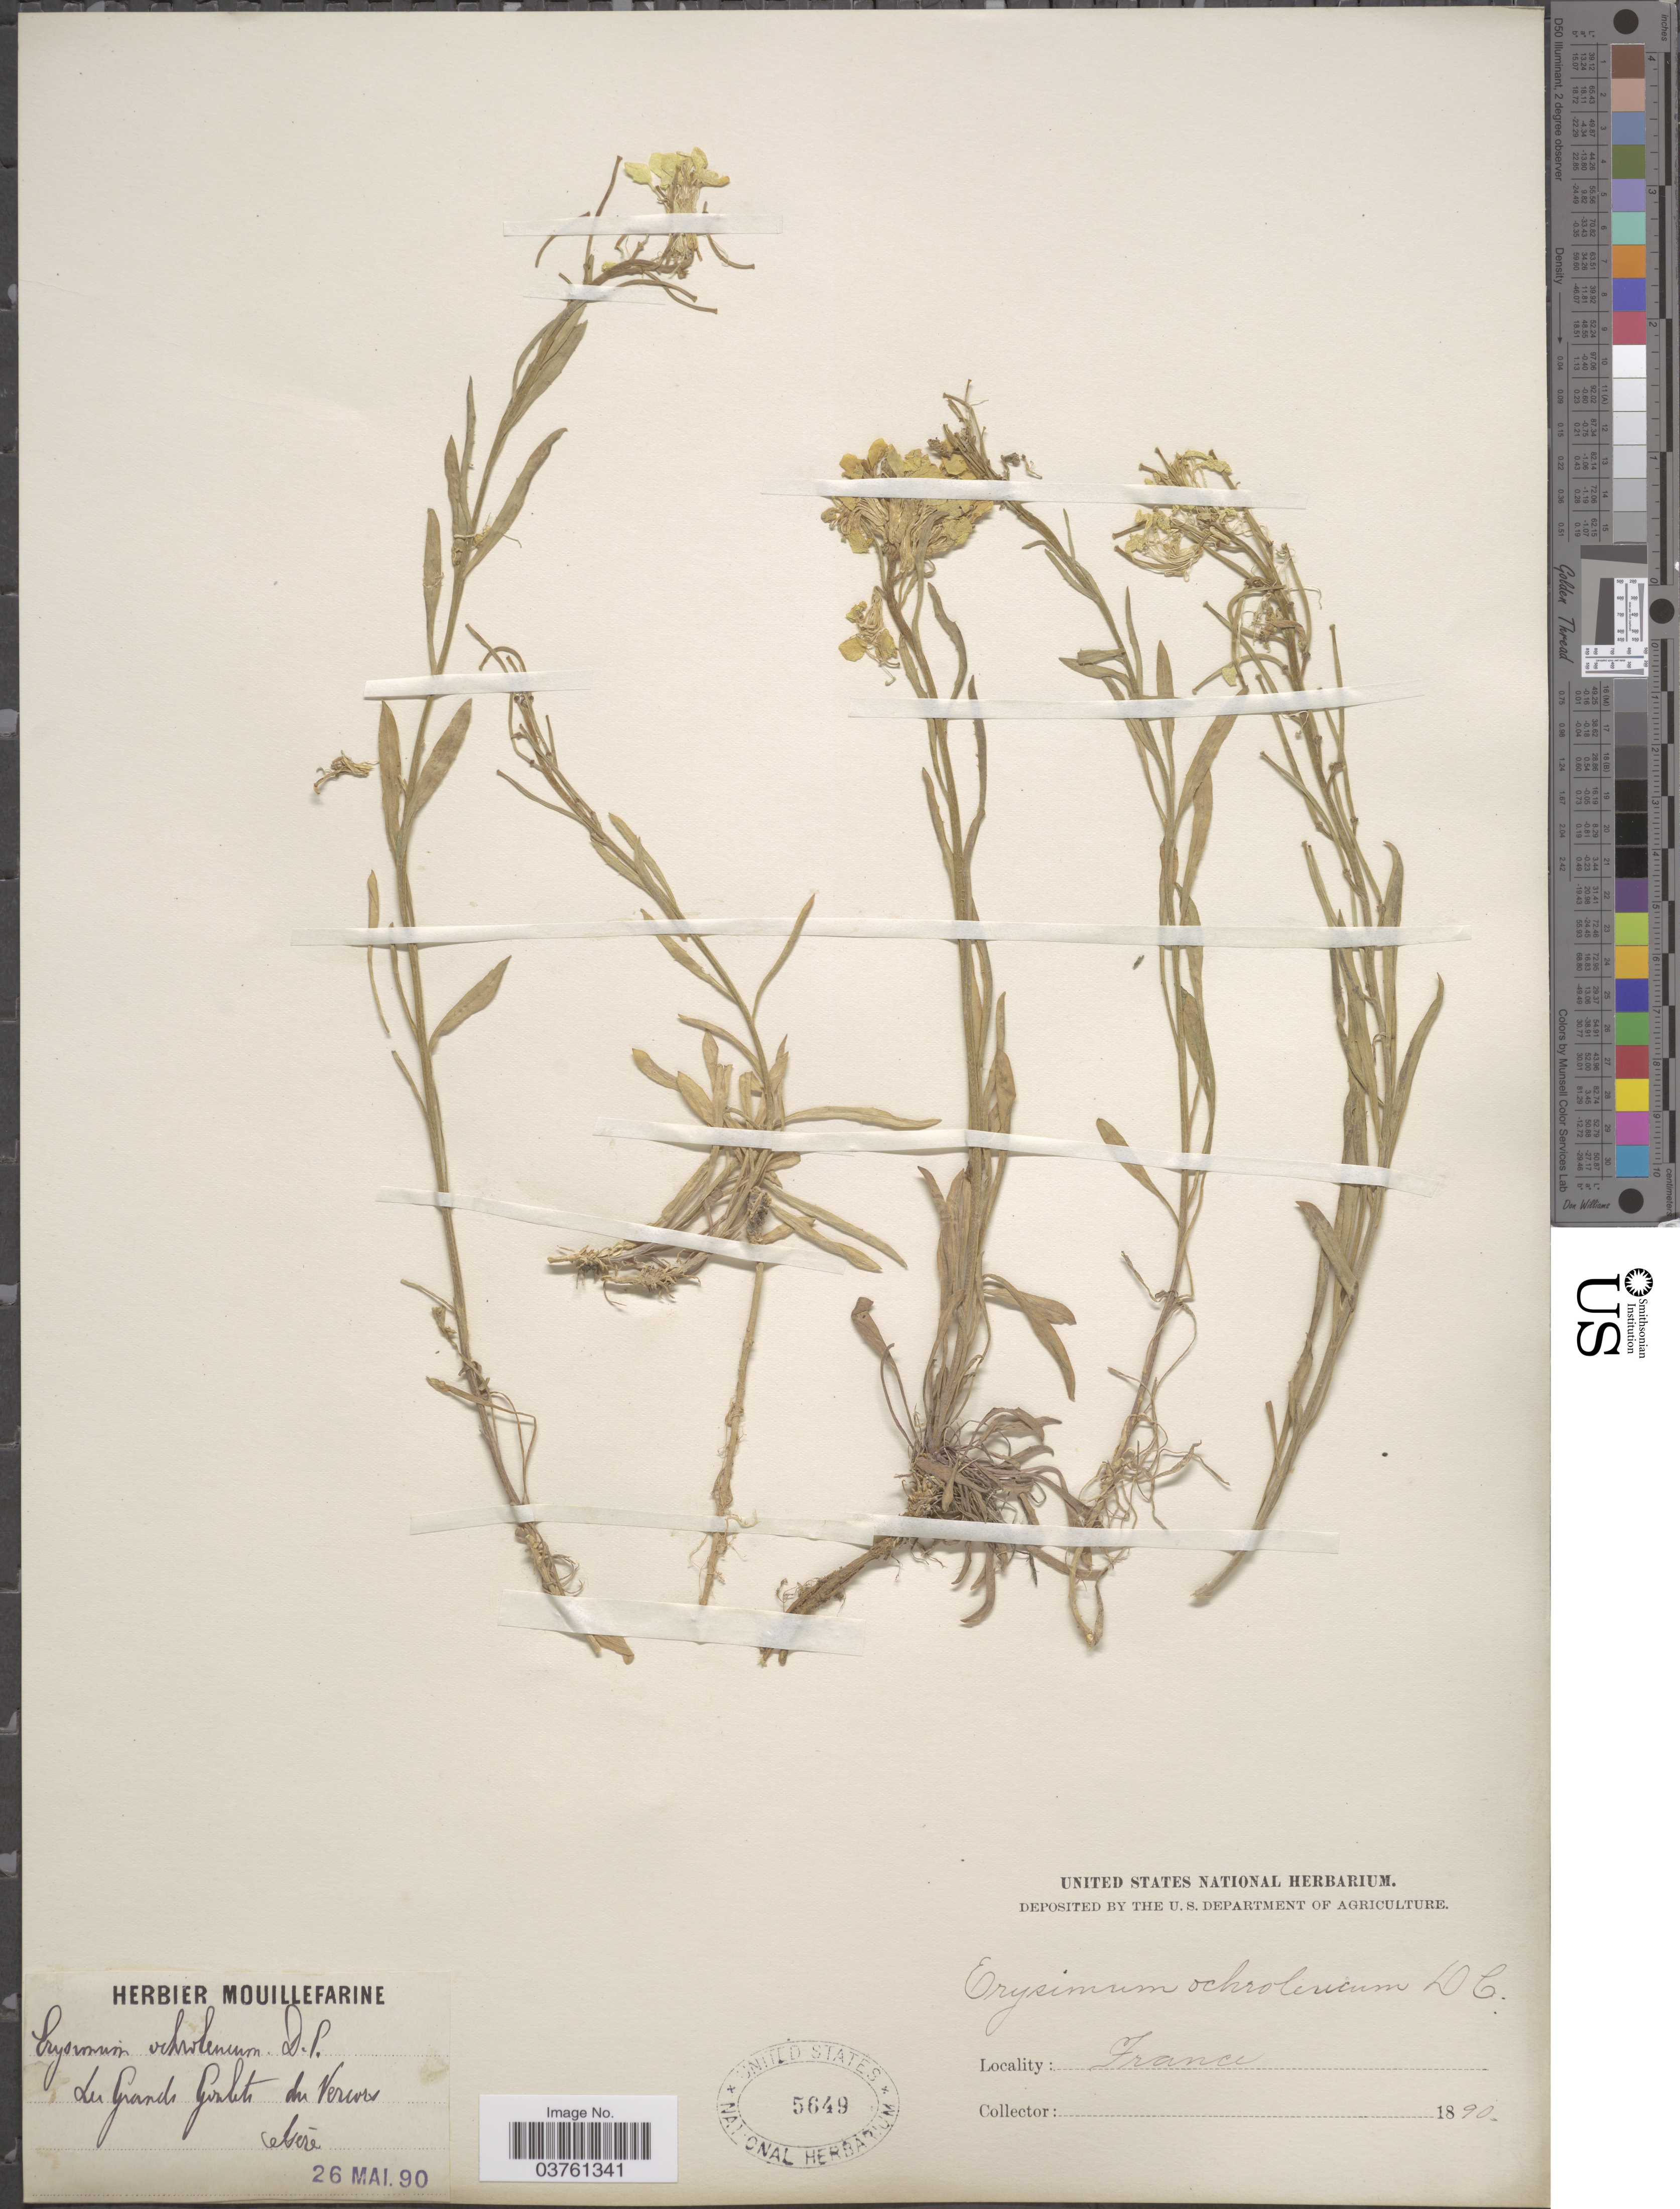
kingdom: Plantae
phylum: Tracheophyta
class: Magnoliopsida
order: Brassicales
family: Brassicaceae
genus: Erysimum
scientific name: Erysimum ochroleucum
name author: (Haller f. ex Schleich.) DC.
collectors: ex herb. Mouillefarine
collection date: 1890-05-26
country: France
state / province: Auvergne-Rhône-Alpes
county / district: Isère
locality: Les Grands Goulets du Vercors. Isere.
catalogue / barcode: US 5649